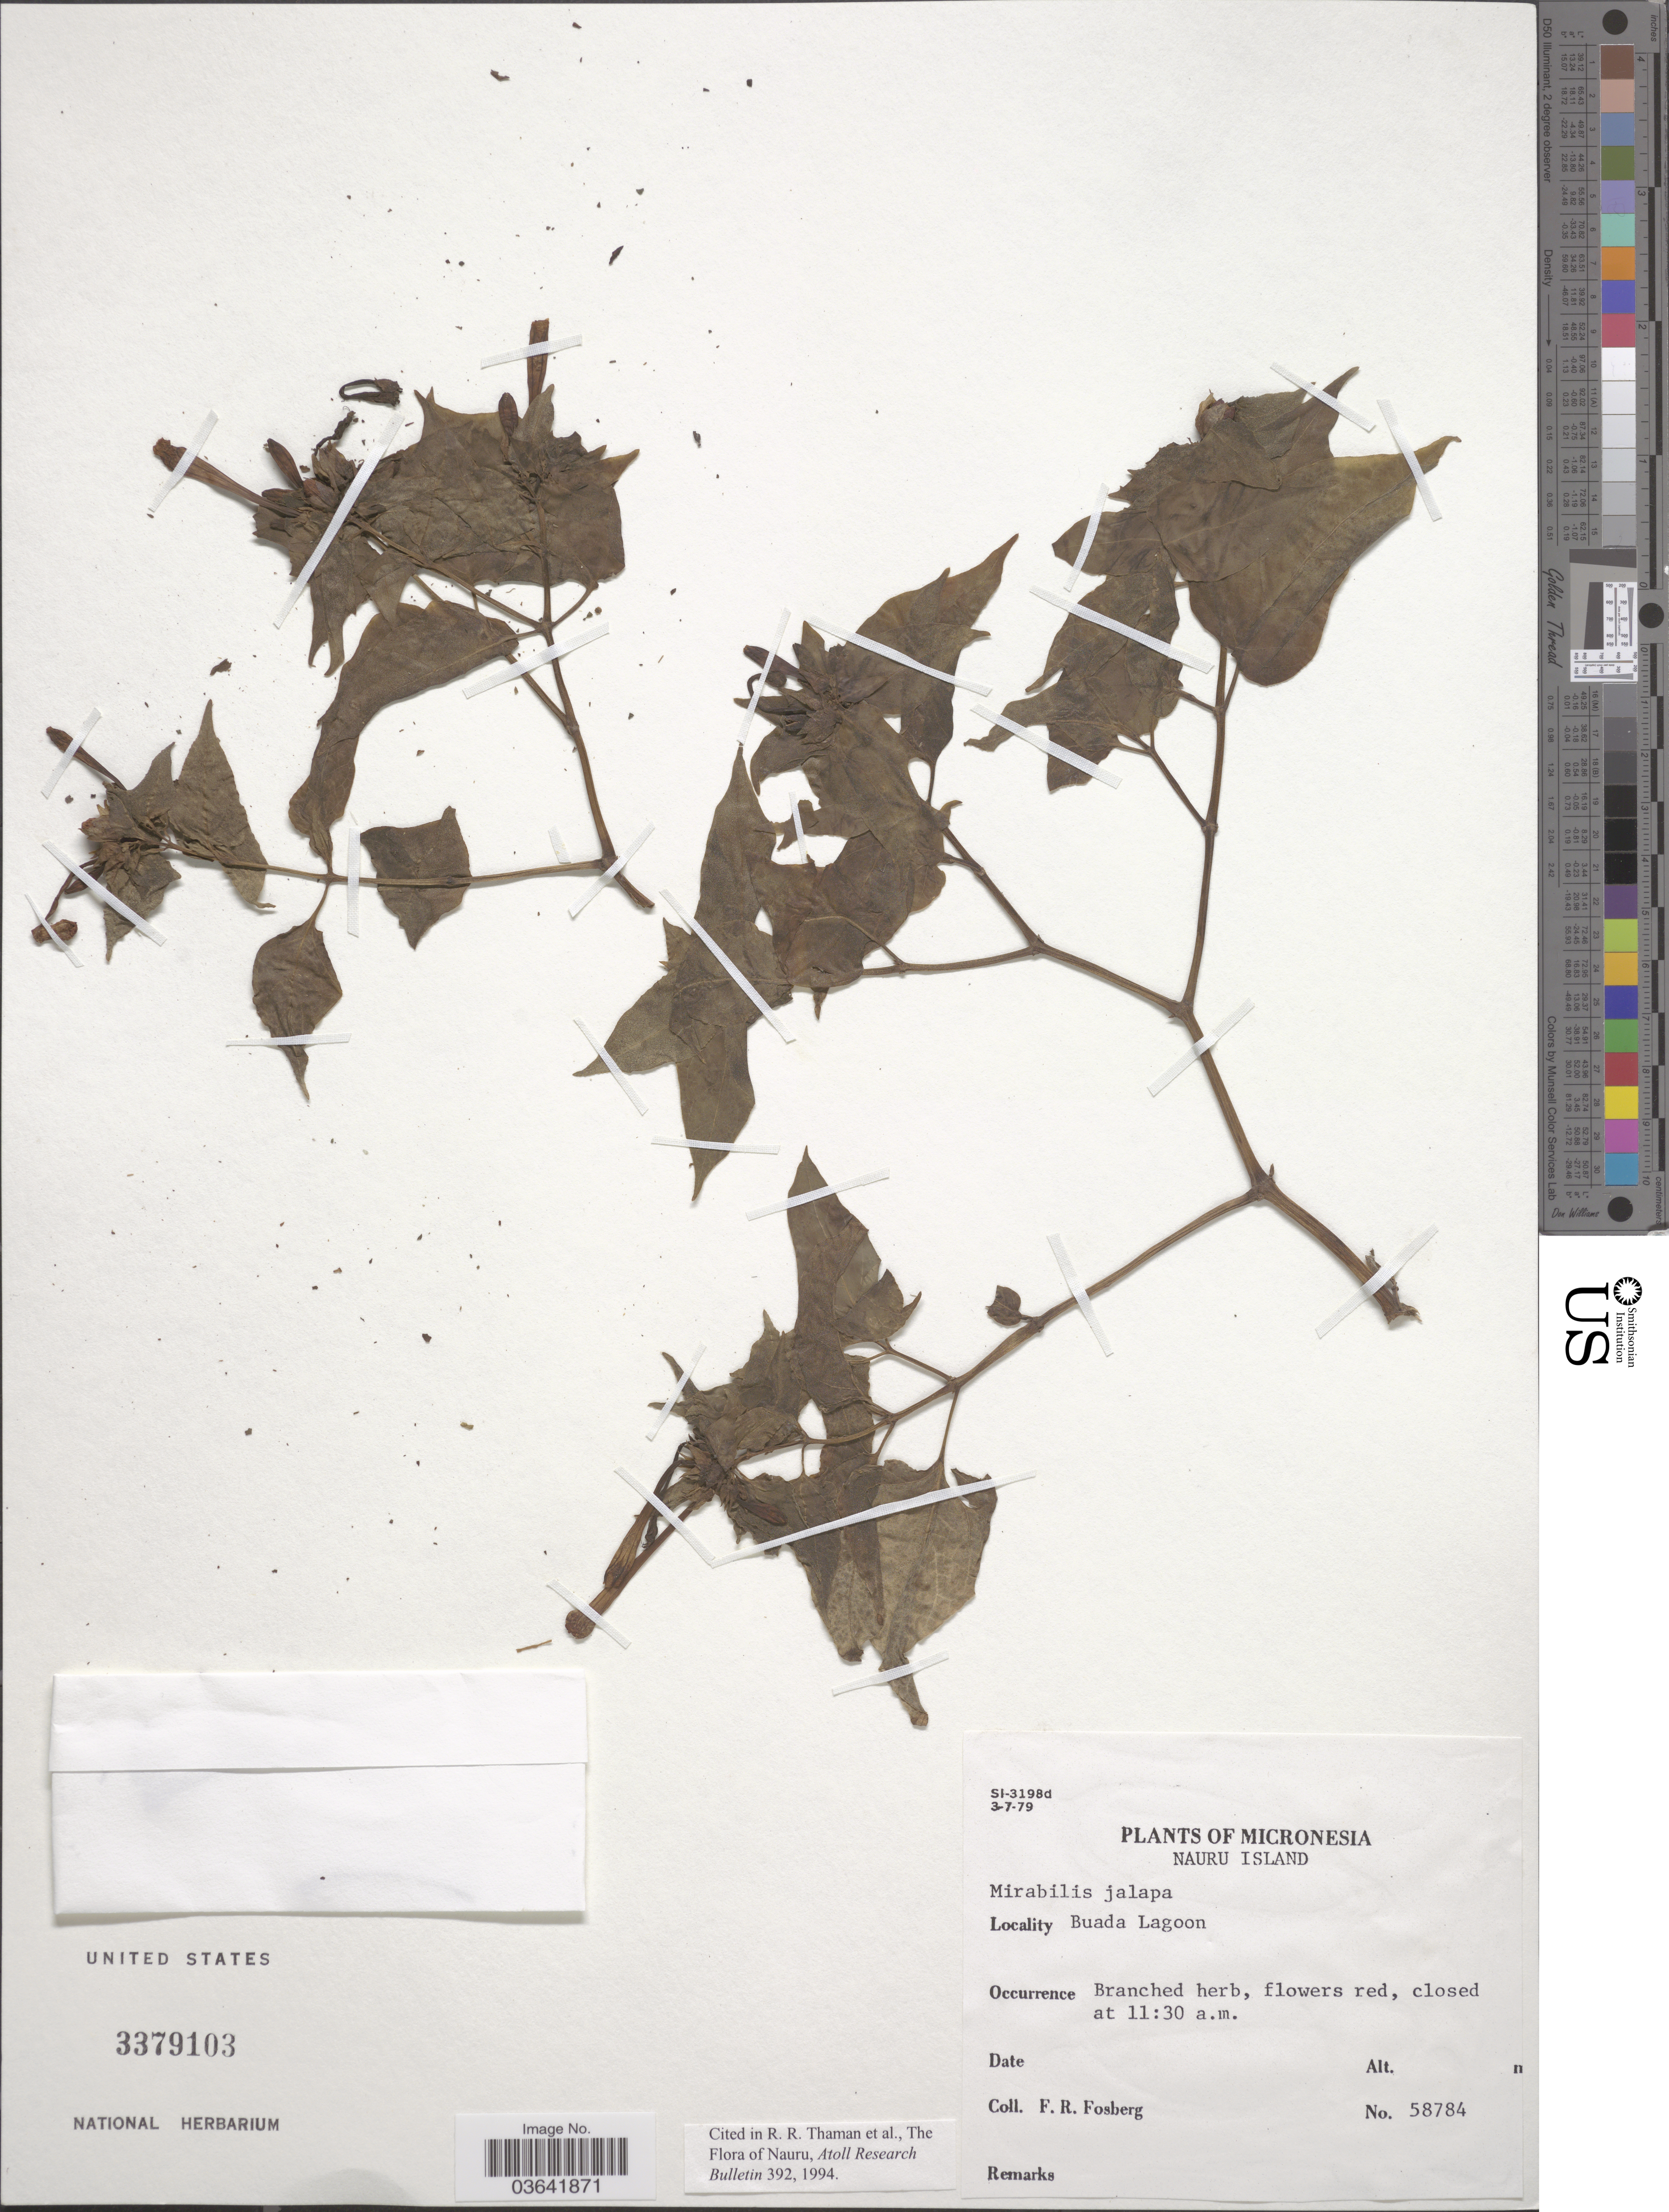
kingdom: Plantae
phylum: Tracheophyta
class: Magnoliopsida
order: Caryophyllales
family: Nyctaginaceae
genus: Mirabilis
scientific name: Mirabilis jalapa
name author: L.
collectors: F. R. Fosberg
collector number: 58784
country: Nauru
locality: Micronesia. Buada Lagoon.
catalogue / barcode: US 3379103